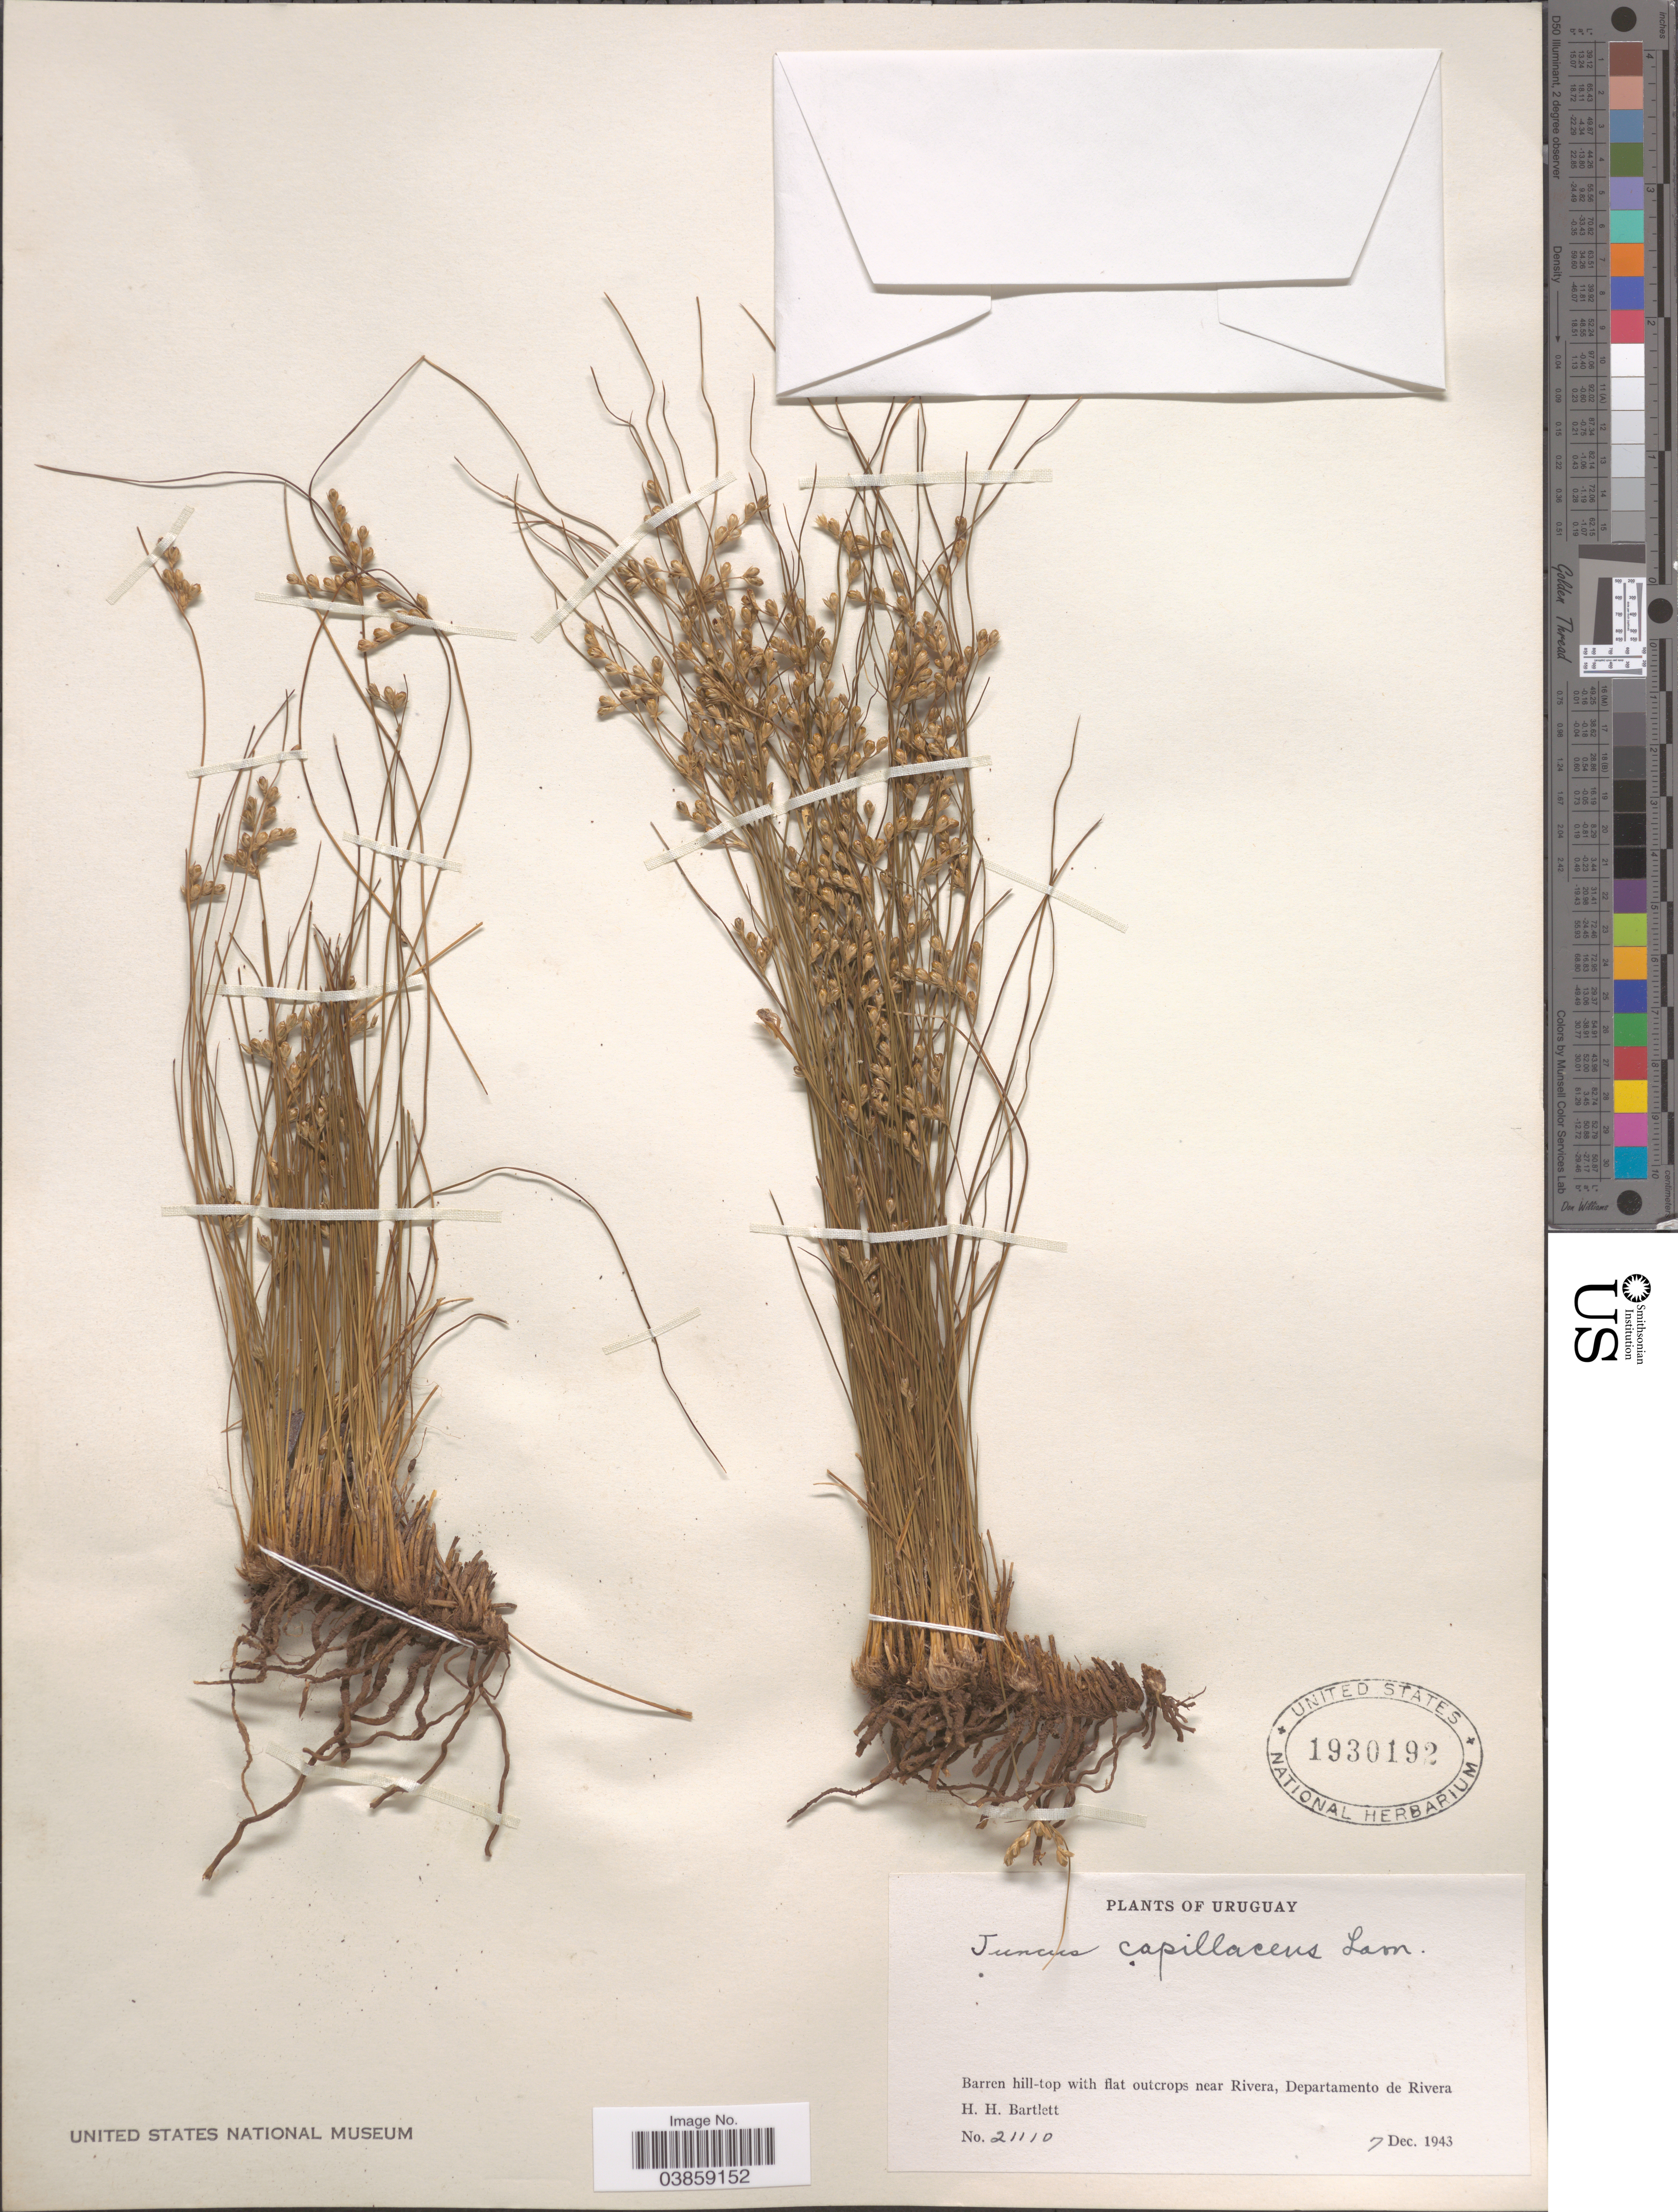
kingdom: Plantae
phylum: Tracheophyta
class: Liliopsida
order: Poales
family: Juncaceae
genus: Juncus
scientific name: Juncus capillaceus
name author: Lam.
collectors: H. H. Bartlett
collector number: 21110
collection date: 1943-12-07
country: Uruguay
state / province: Rivera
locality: Near Rivera, Departamento de Rivera.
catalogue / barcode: US 1930192